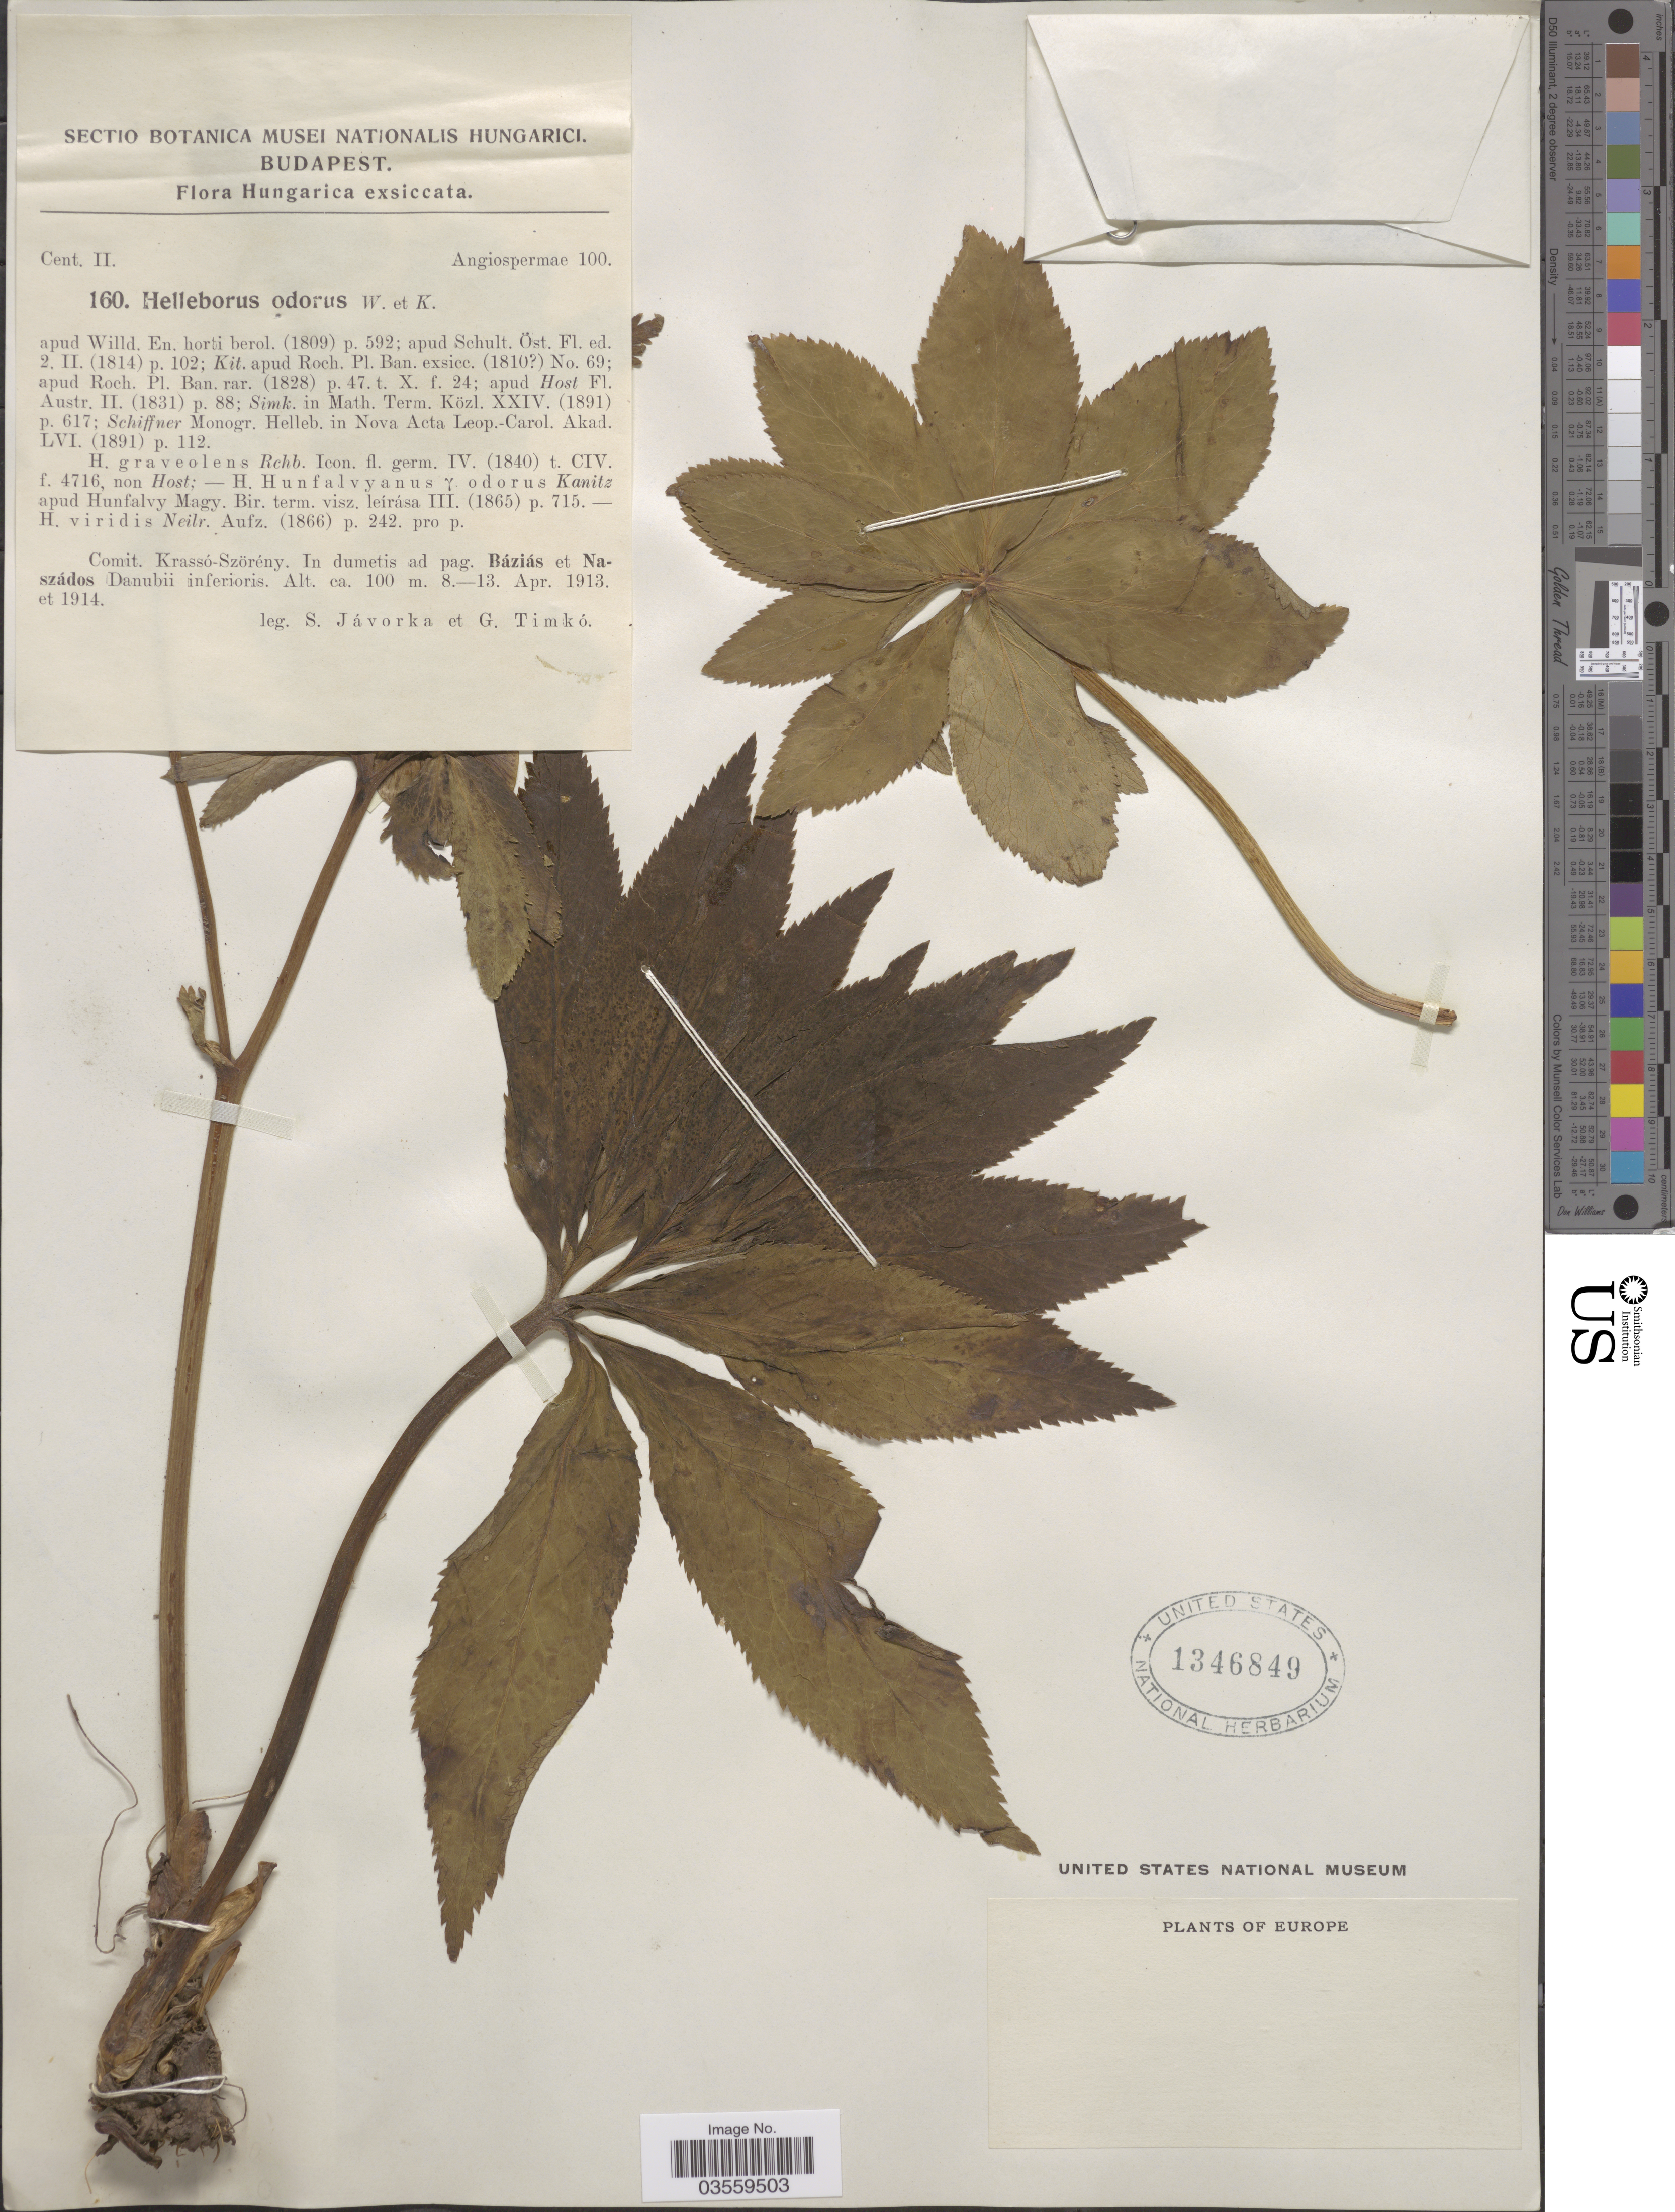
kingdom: Plantae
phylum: Tracheophyta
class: Magnoliopsida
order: Ranunculales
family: Ranunculaceae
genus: Helleborus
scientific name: Helleborus odorus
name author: Waldst. & Kit. ex Willd.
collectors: S. Javorka & G. Timko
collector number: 160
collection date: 1913-04-08/1914-04-13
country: Hungary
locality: Comit. Krassó-Szörény. In dumetis ad pag. Báziás et Naszádos Danubii inferioris.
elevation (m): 100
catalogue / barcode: US 1346849